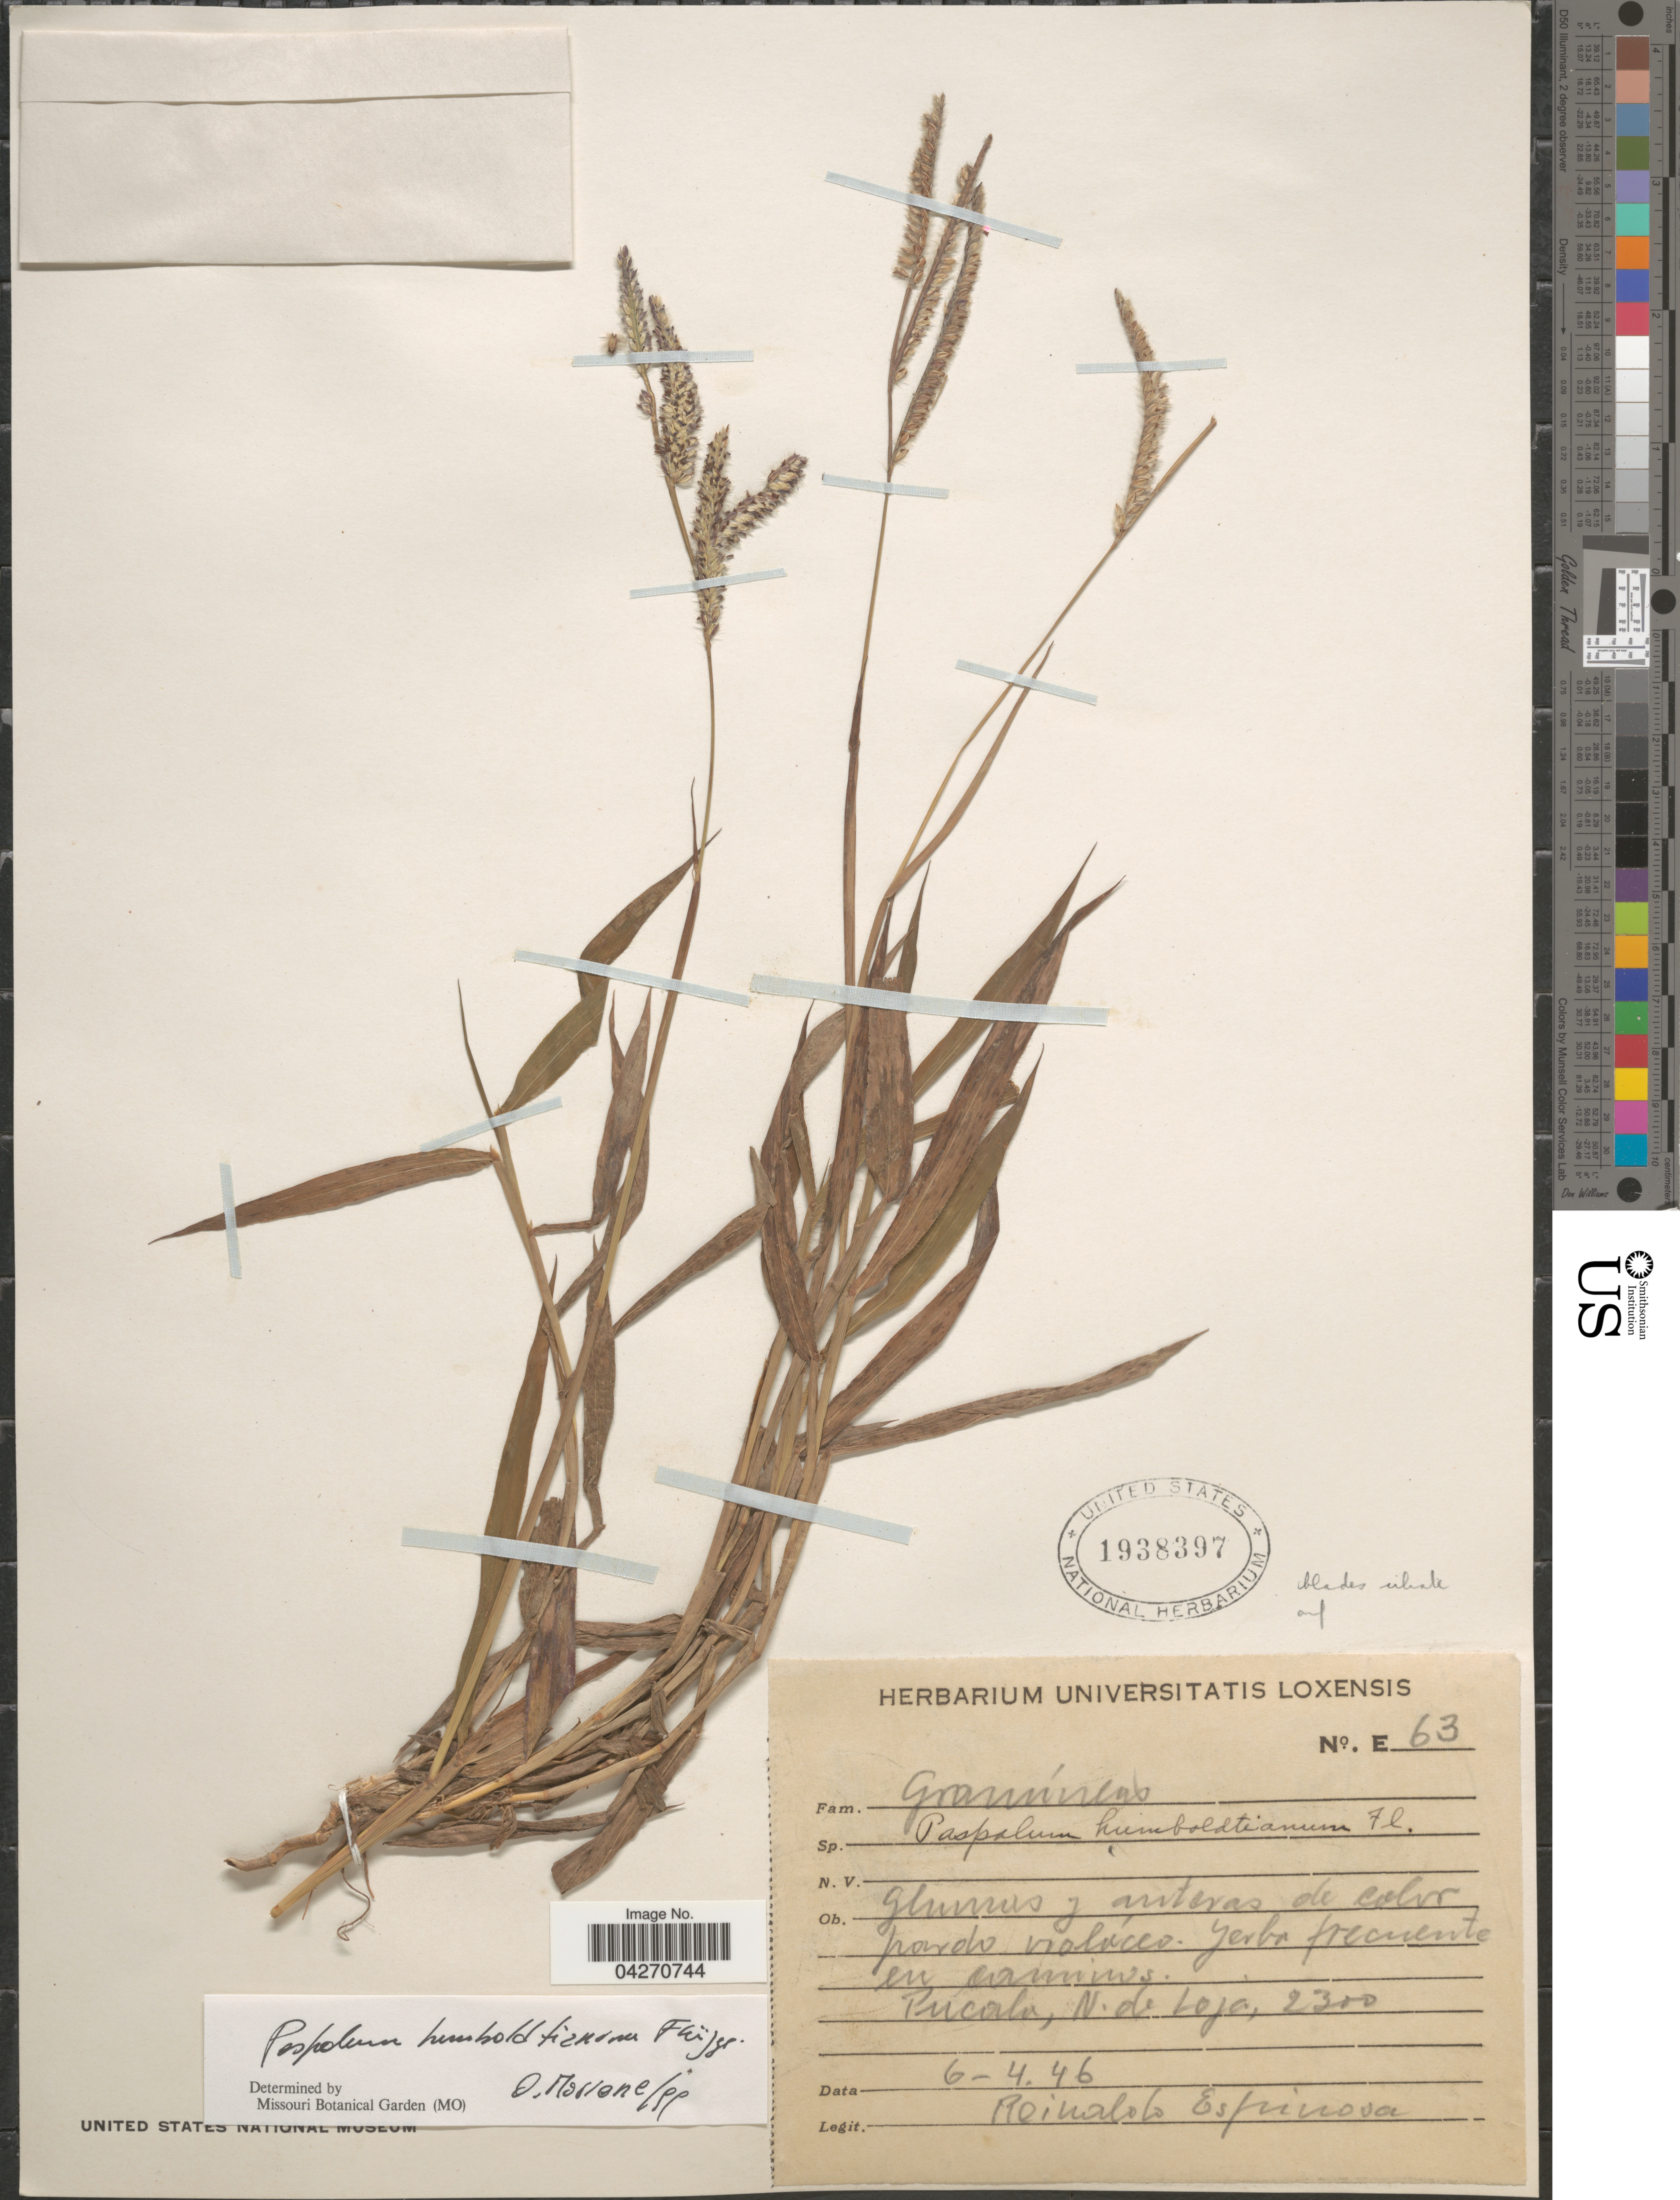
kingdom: Plantae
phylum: Tracheophyta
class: Liliopsida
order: Poales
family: Poaceae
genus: Paspalum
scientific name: Paspalum humboldtianum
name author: Flüggé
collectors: R. Espinosa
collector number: E63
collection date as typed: Transcribed d/m/y: 6/4/46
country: Ecuador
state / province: Loja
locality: Pucalu, N. de Loja.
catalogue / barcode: US 1938397